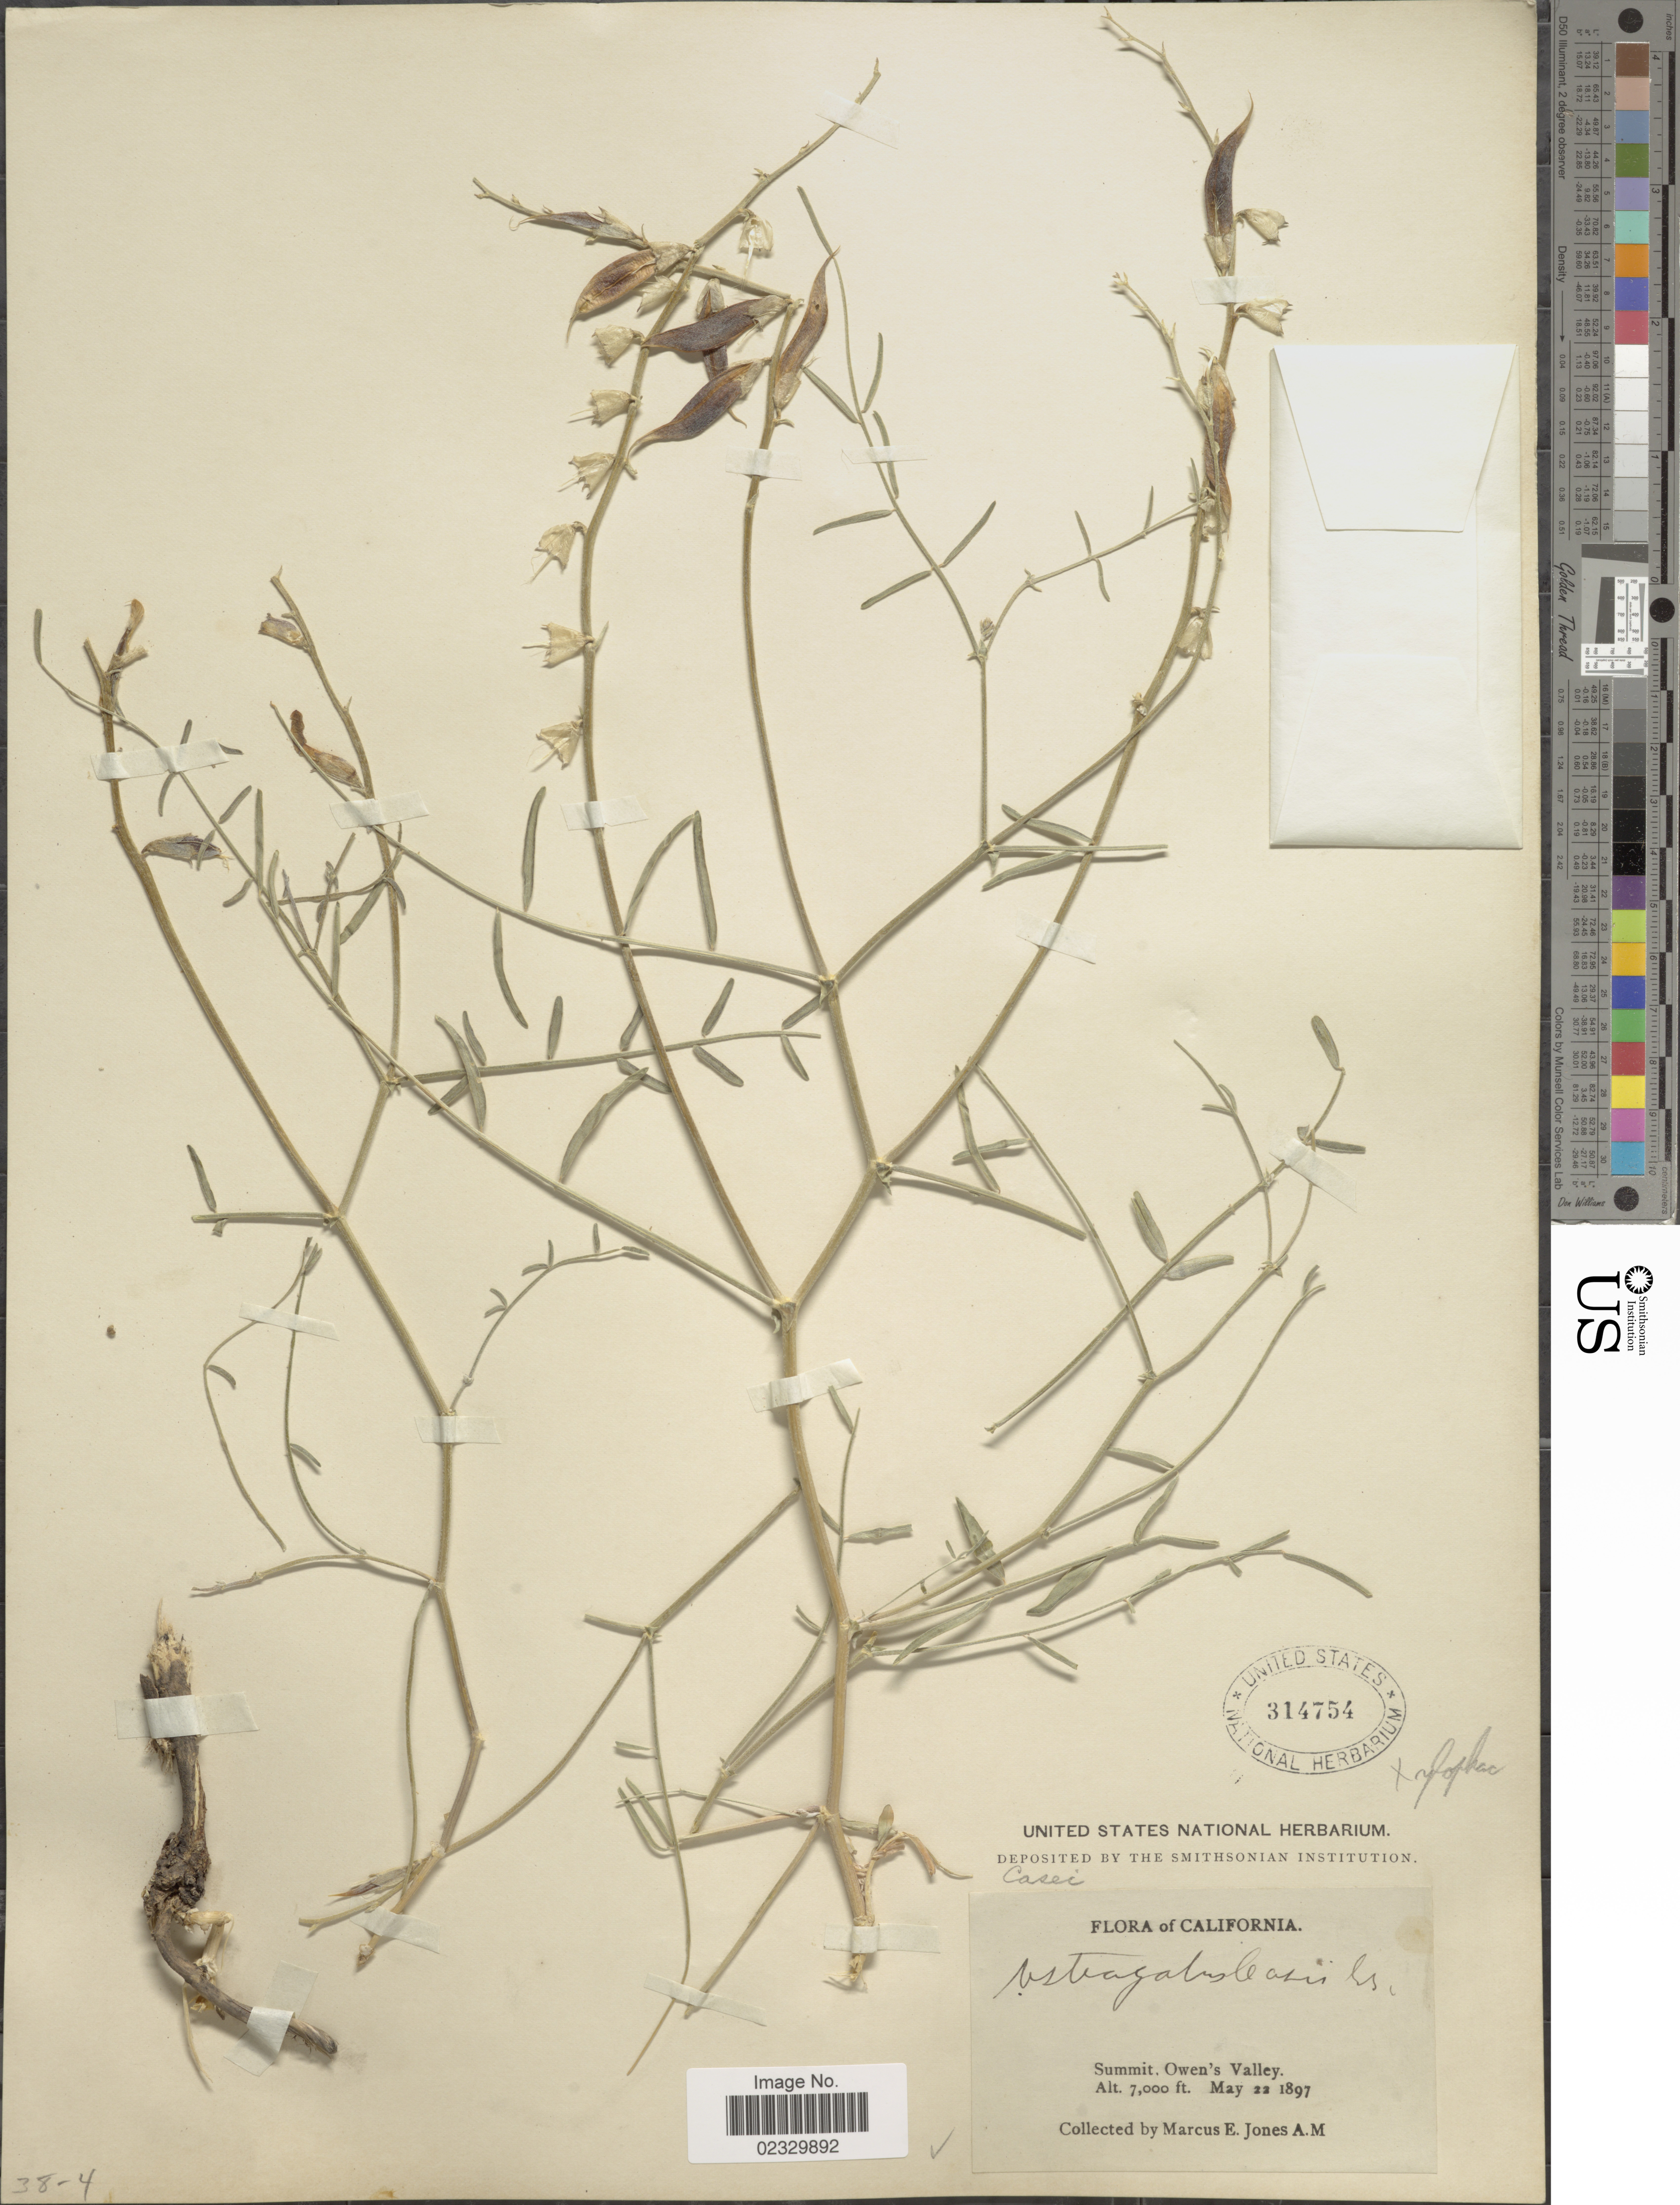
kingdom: Plantae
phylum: Tracheophyta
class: Magnoliopsida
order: Fabales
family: Fabaceae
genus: Astragalus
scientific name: Astragalus casei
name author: A. Gray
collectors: M. E. Jones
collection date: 1897-05-22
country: United States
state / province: California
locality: Summit, Owen's Valley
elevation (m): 2134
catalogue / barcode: US 314754